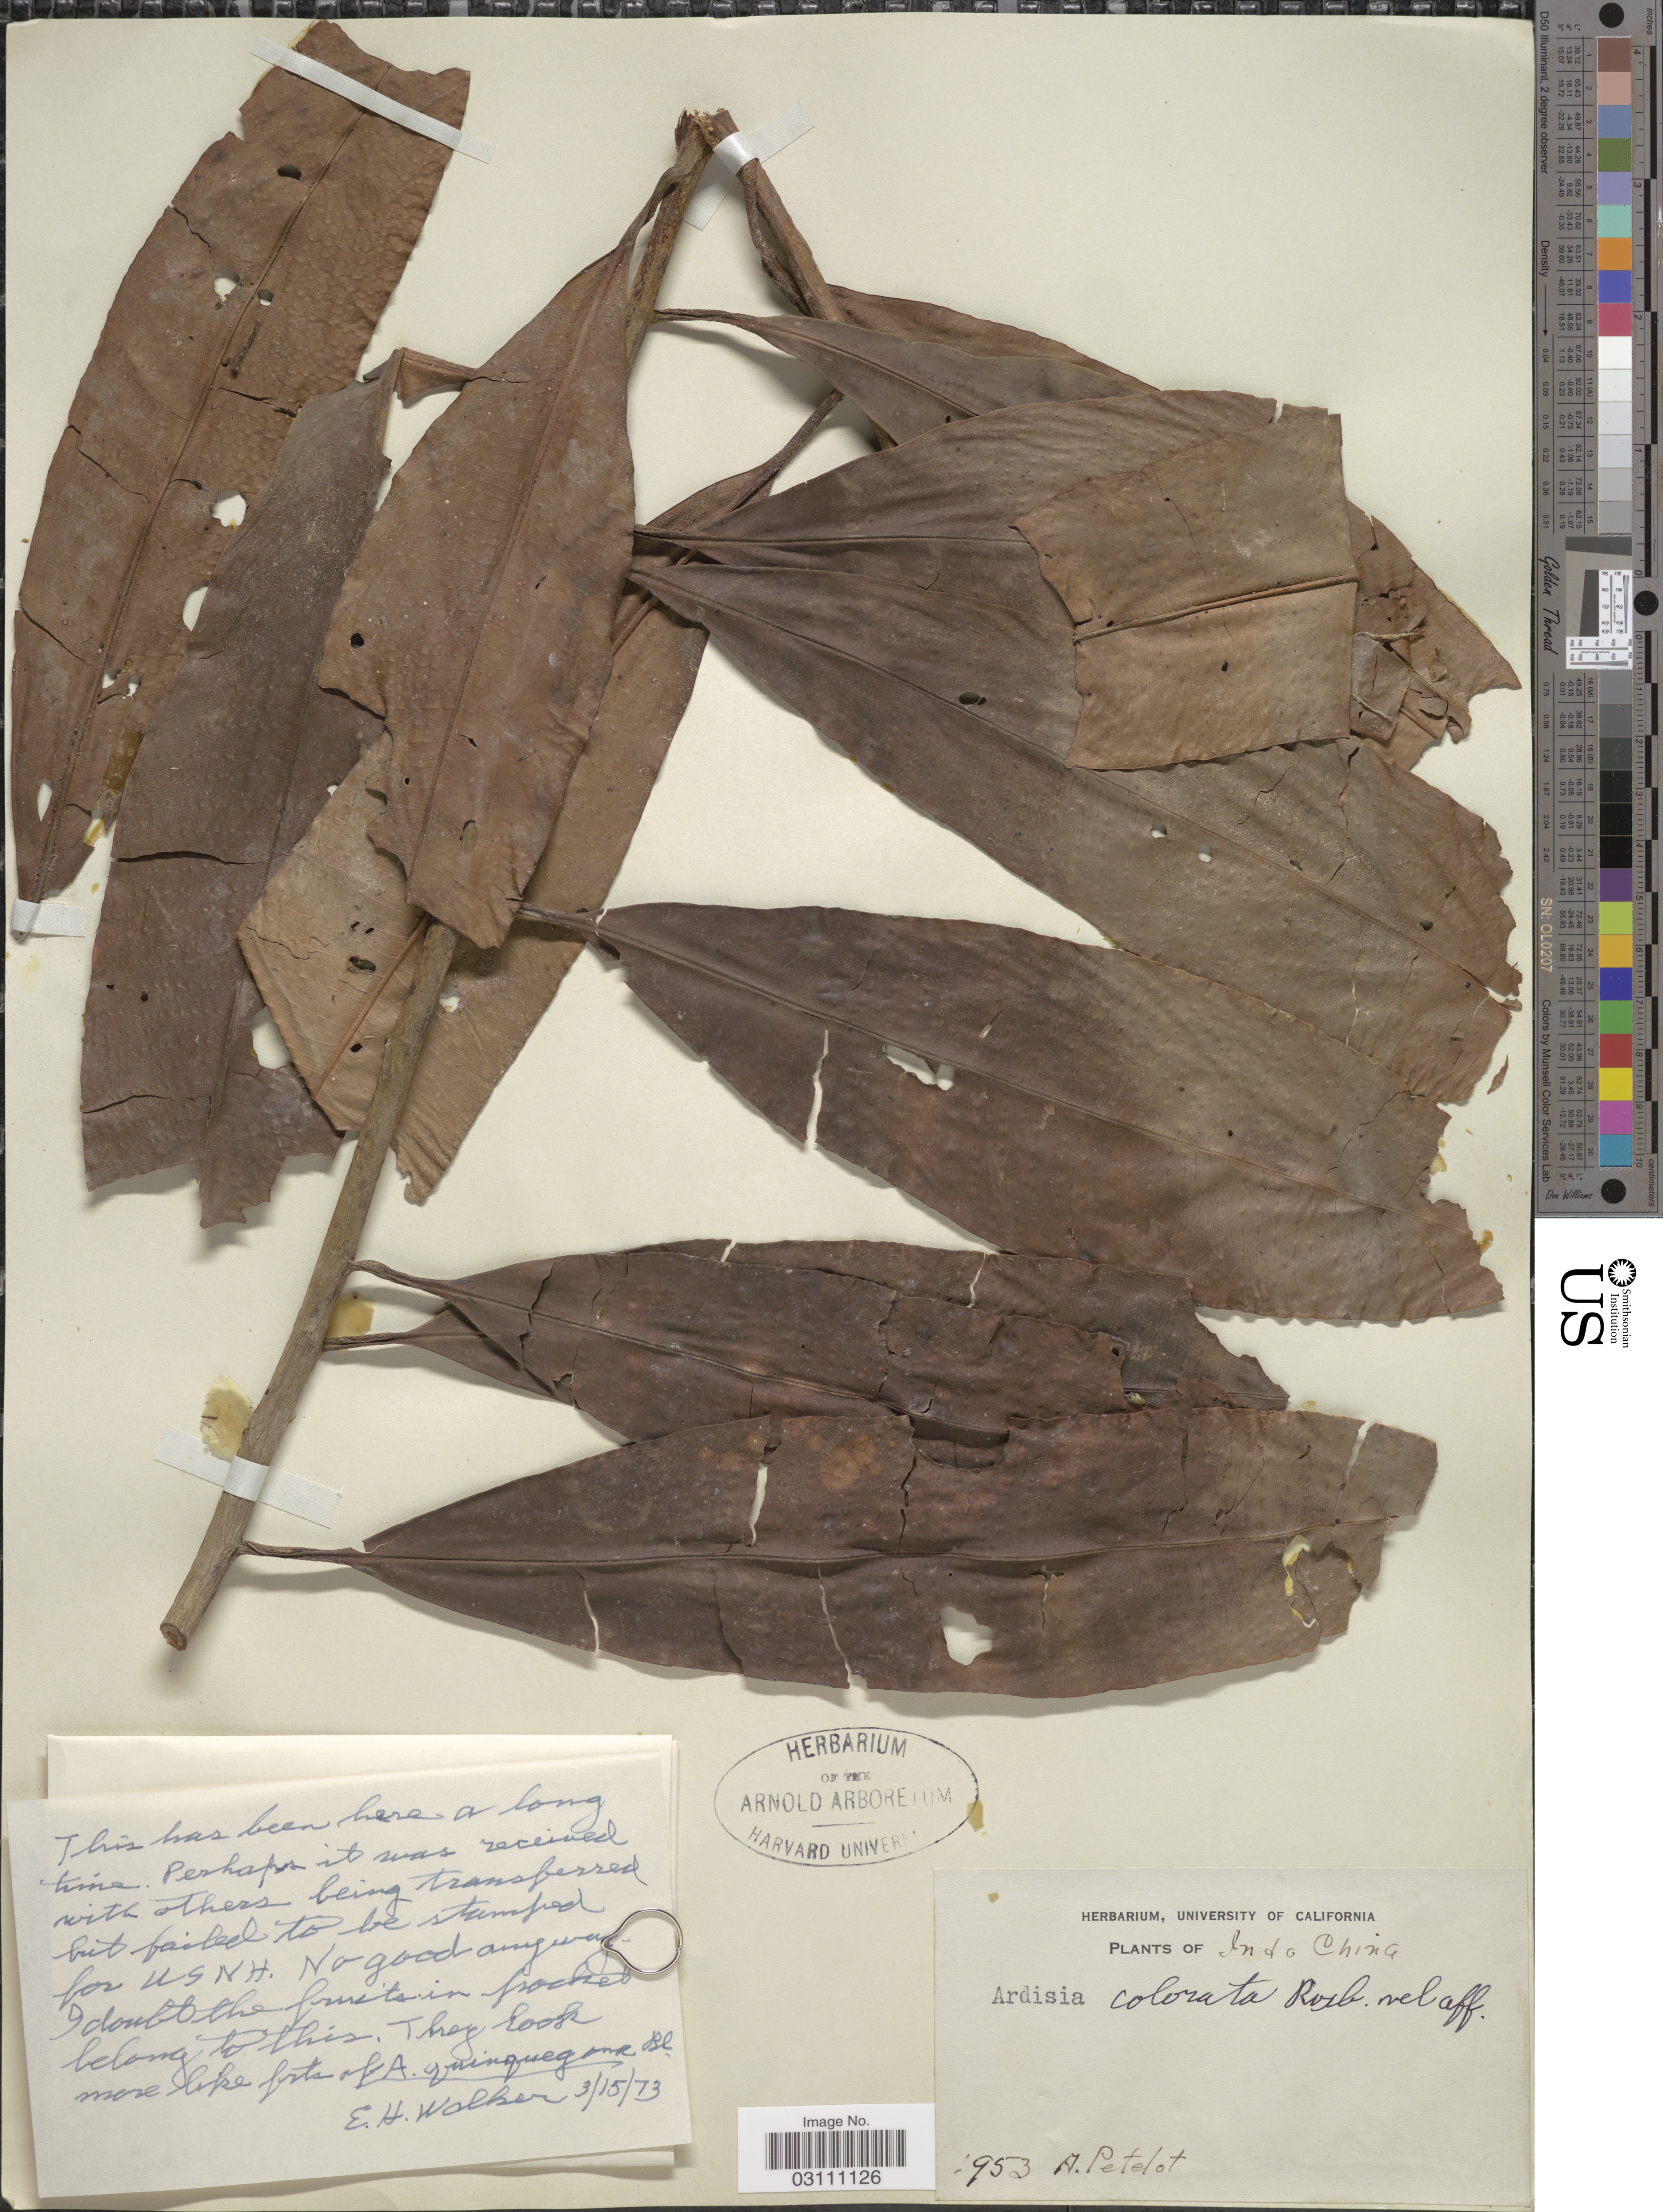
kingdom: Plantae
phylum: Tracheophyta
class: Magnoliopsida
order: Ericales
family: Primulaceae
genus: Ardisia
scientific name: Ardisia colorata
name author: Roxb.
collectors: A. Petelot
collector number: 1953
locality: Indo China.